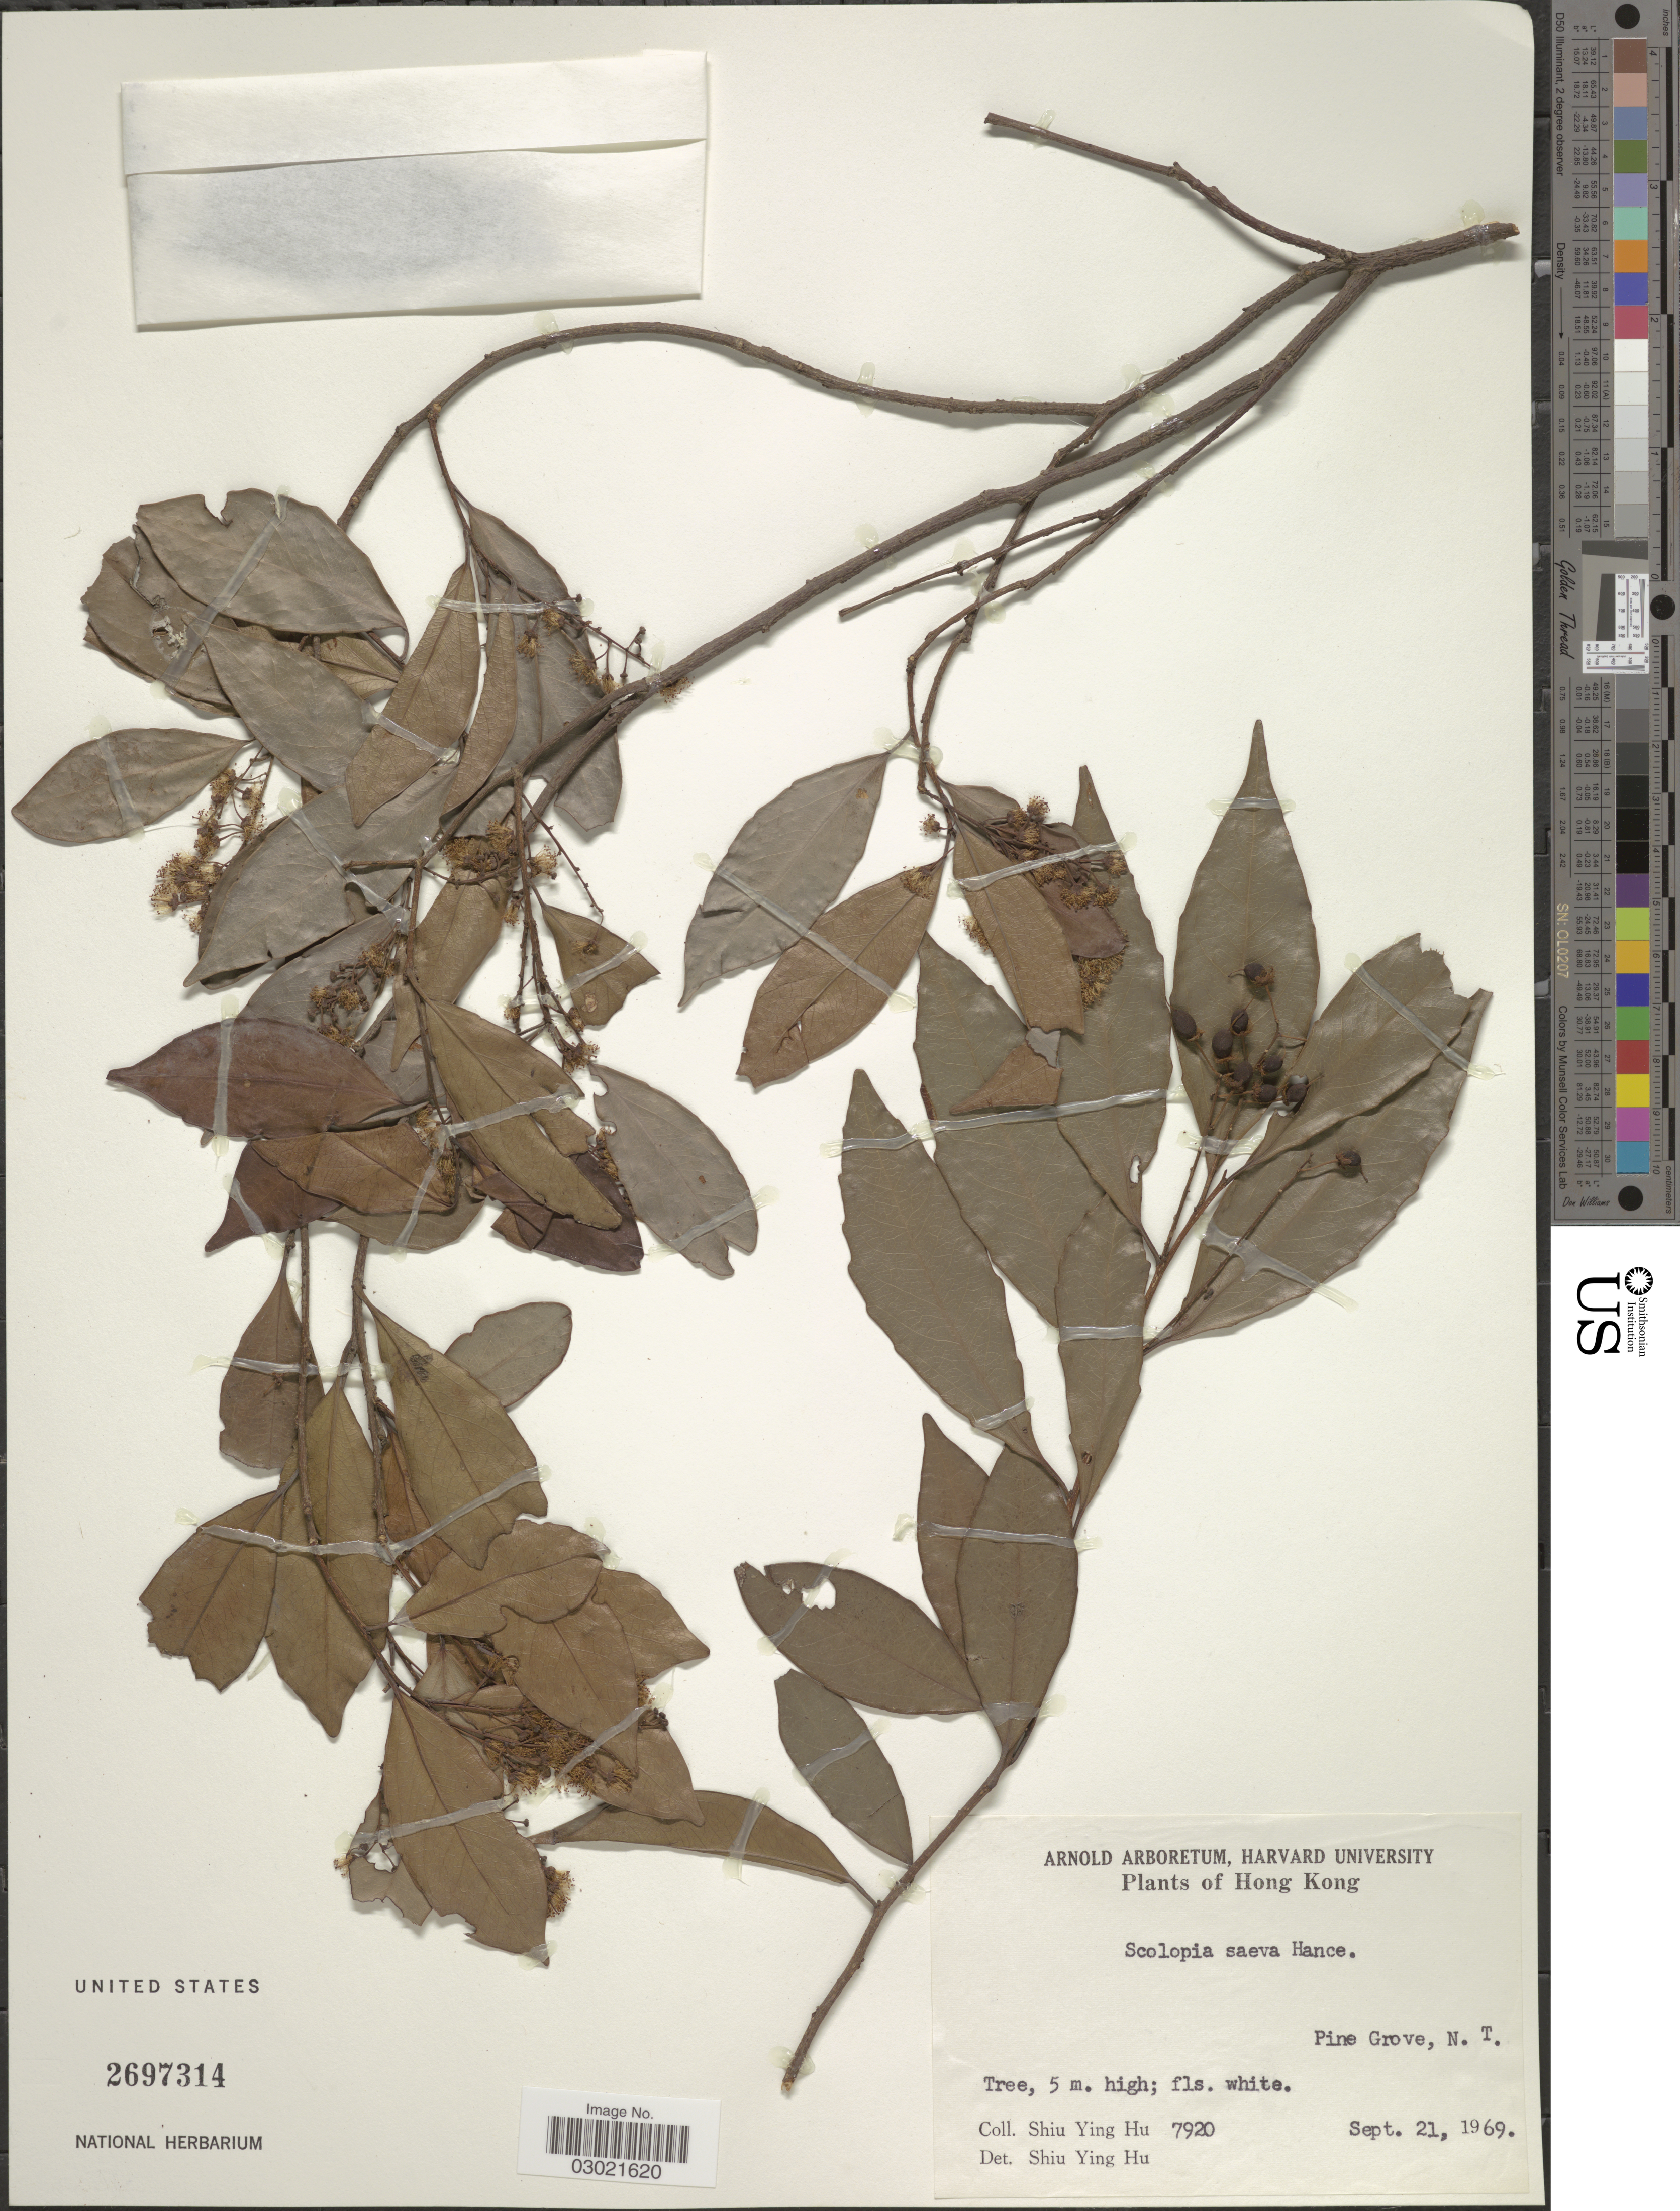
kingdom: Plantae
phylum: Tracheophyta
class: Magnoliopsida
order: Malpighiales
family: Salicaceae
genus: Scolopia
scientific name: Scolopia saeva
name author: (Hance) Hance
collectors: S. Y. Hu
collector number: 7920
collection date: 1969-09-21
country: China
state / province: Hong Kong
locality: Pine Grove, N.T.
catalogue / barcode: US 2697314